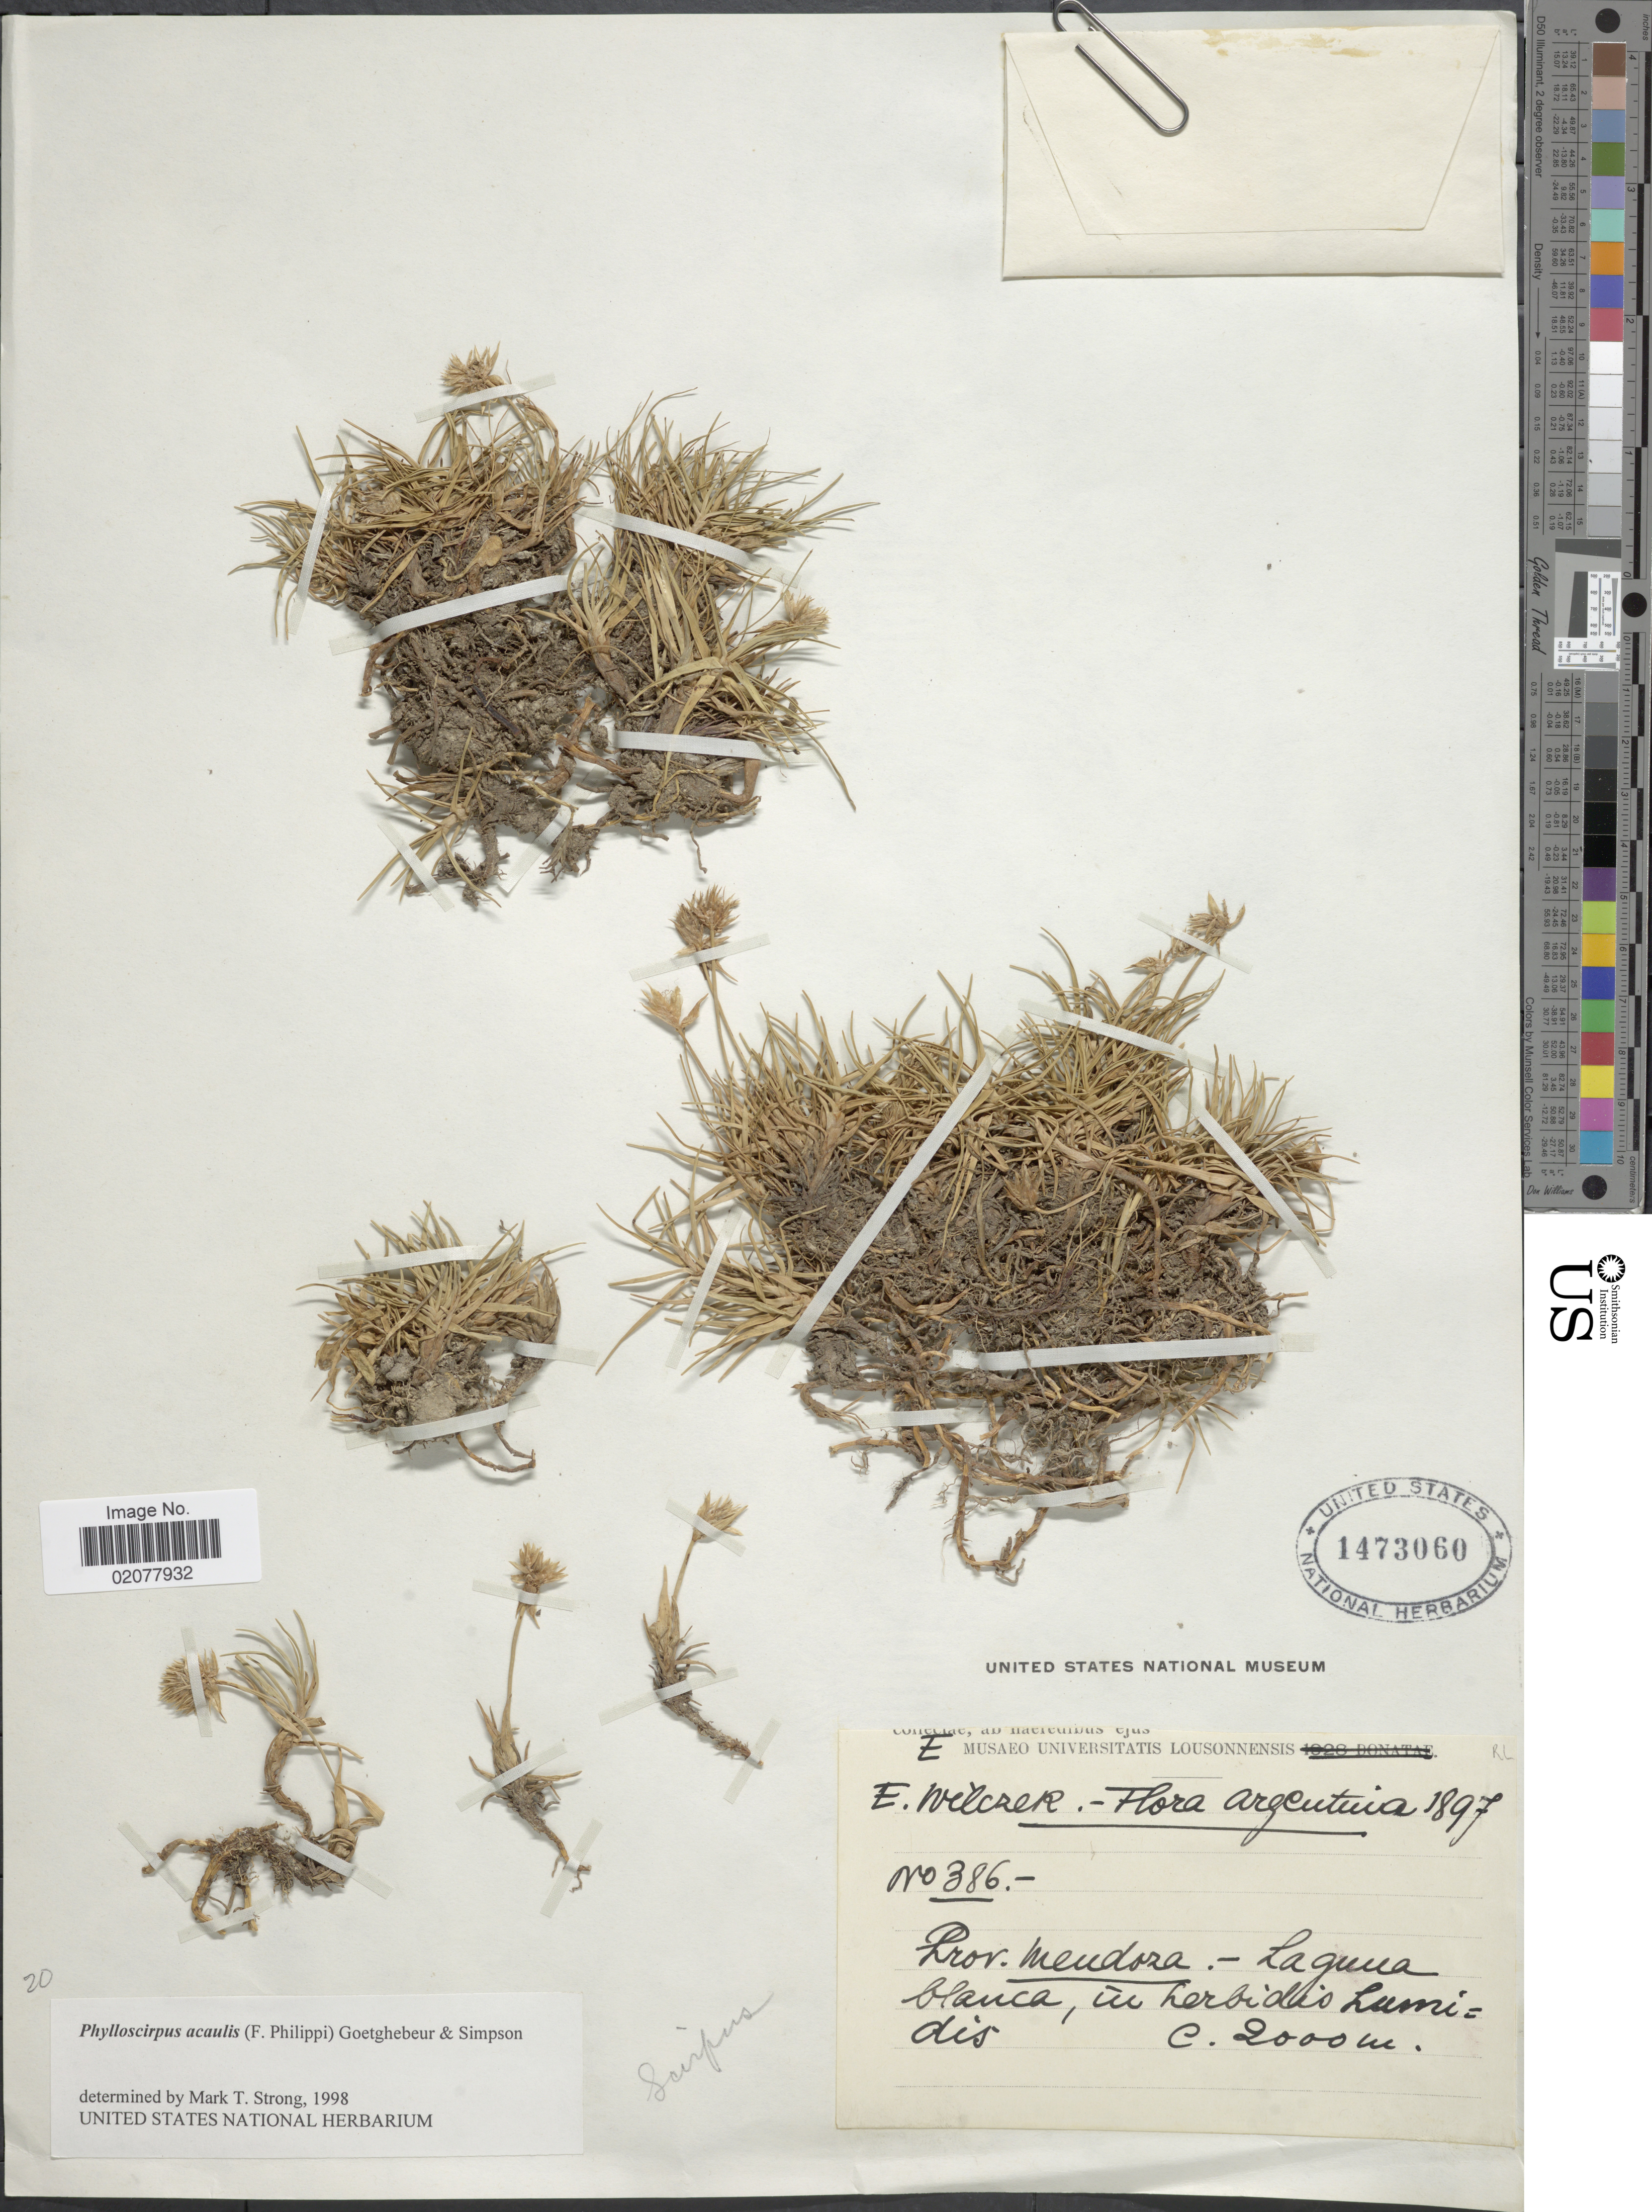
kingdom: Plantae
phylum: Tracheophyta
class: Liliopsida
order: Poales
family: Cyperaceae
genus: Phylloscirpus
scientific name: Phylloscirpus acaulis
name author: (Phil.) Goetgh. & D.A. Simpson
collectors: E. Wilczek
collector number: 386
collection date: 1897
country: Argentina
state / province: Mendoza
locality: Prov. Mendoza - Laguna blanca, in herbidis humidis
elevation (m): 2000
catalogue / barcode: US 1473060